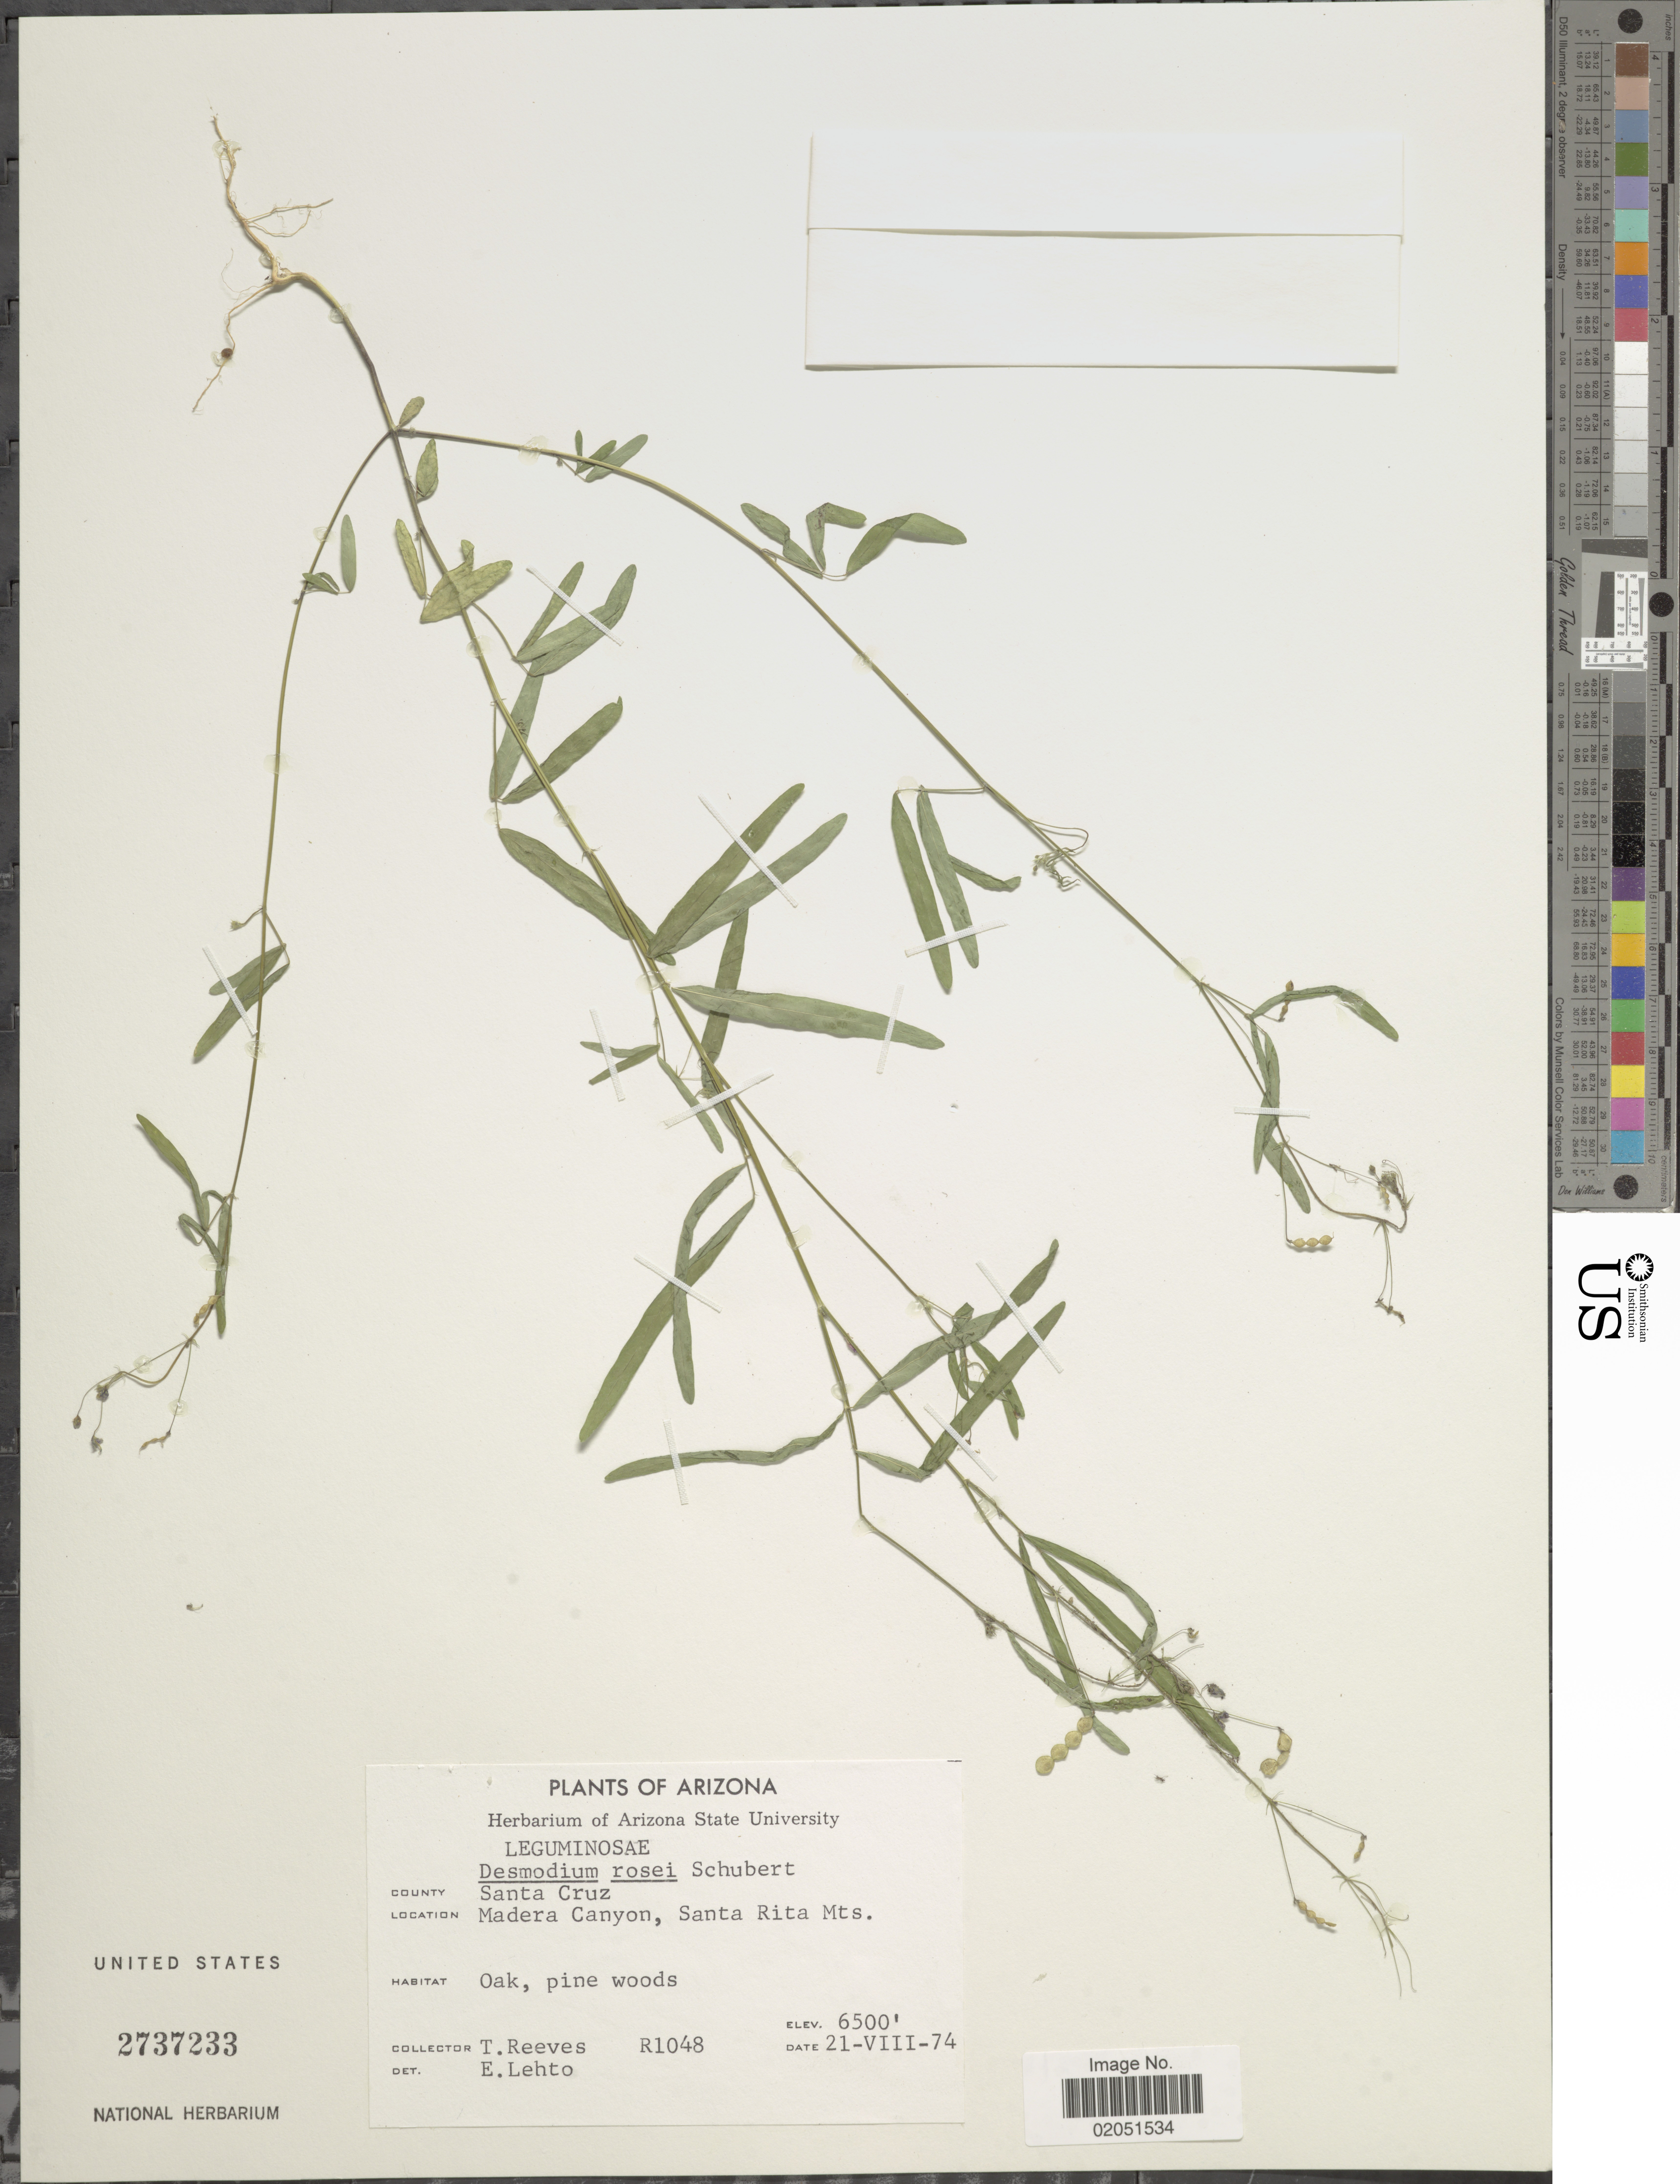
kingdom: Plantae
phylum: Tracheophyta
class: Magnoliopsida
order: Fabales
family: Fabaceae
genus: Desmodium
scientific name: Desmodium rosei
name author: B.G. Schub.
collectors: T. Reeves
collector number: R1048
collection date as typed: Transcribed d/m/y: 21/8/74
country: United States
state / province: Arizona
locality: County Santa Cruz, Madera Canyon, Santa Rita Mts.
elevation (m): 1981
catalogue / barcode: US 2737233